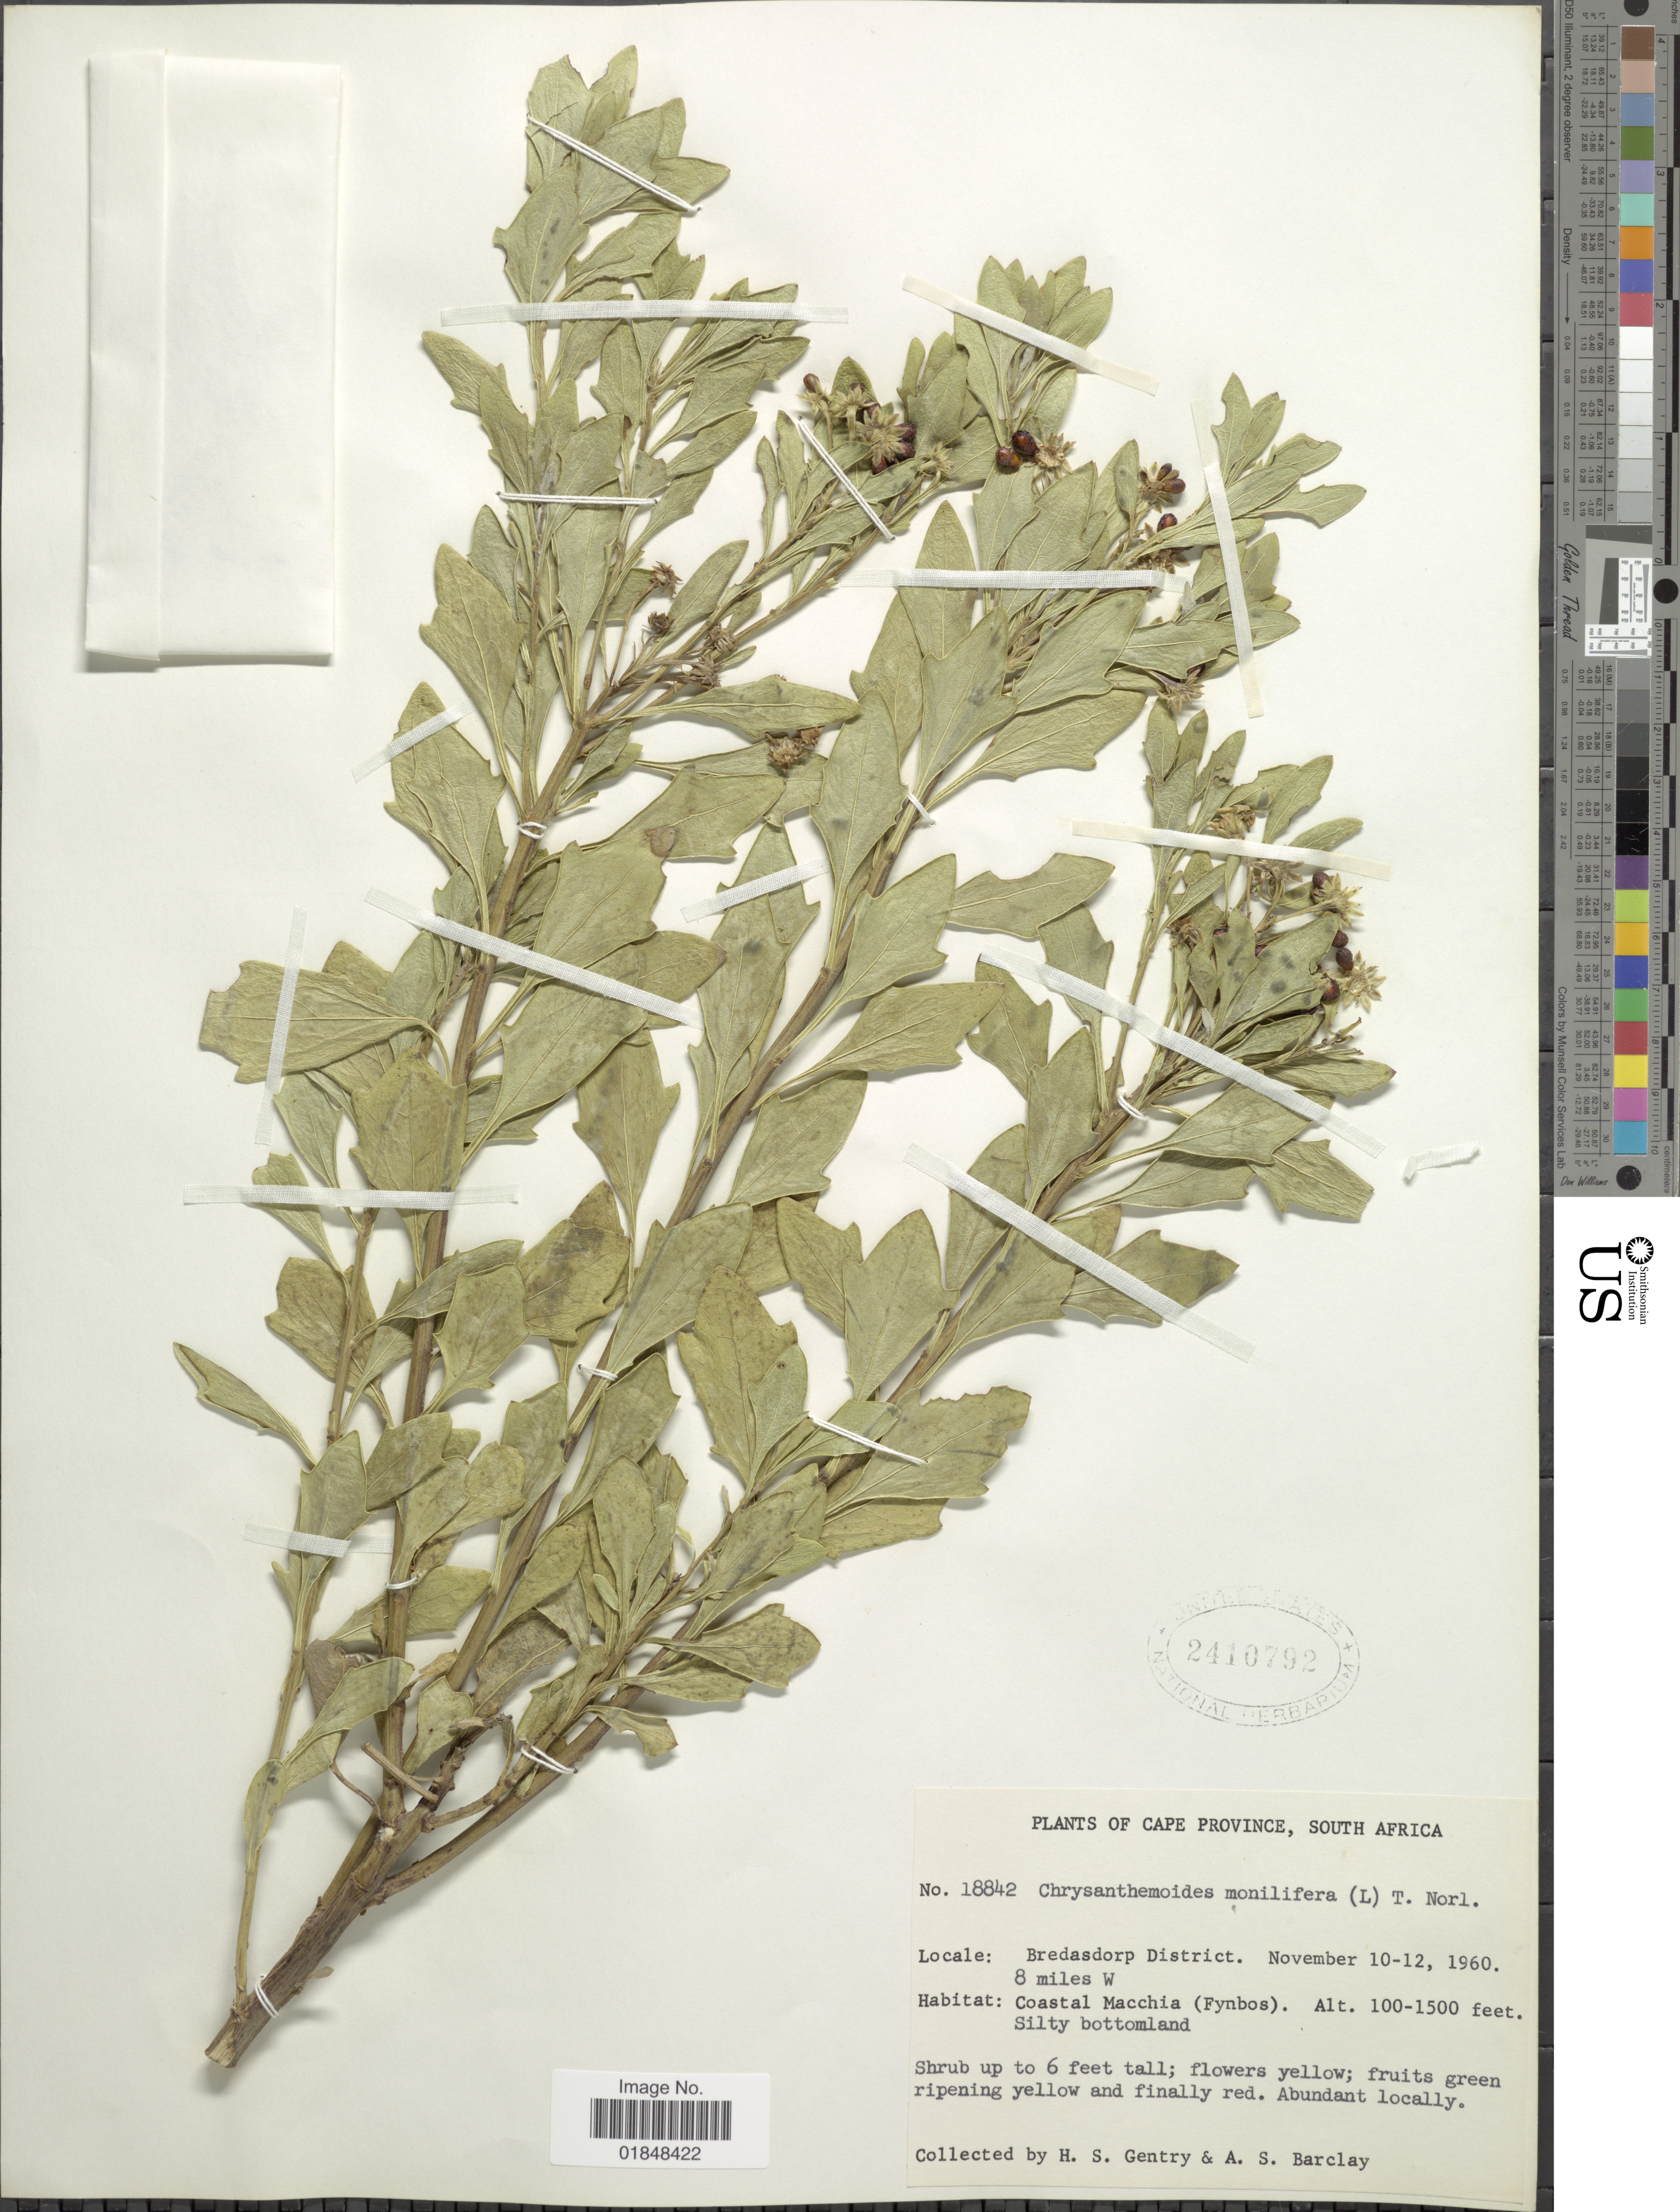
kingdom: Plantae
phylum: Tracheophyta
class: Magnoliopsida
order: Asterales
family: Asteraceae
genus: Chrysanthemoides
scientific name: Chrysanthemoides monilifera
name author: (L.) Norl.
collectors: H. S. Gentry & A. S. Barclay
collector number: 18842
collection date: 1960-11-10/1960-11-12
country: South Africa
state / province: Western Cape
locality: Bredasdorp District, 8 miles W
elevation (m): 30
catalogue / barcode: US 2410792